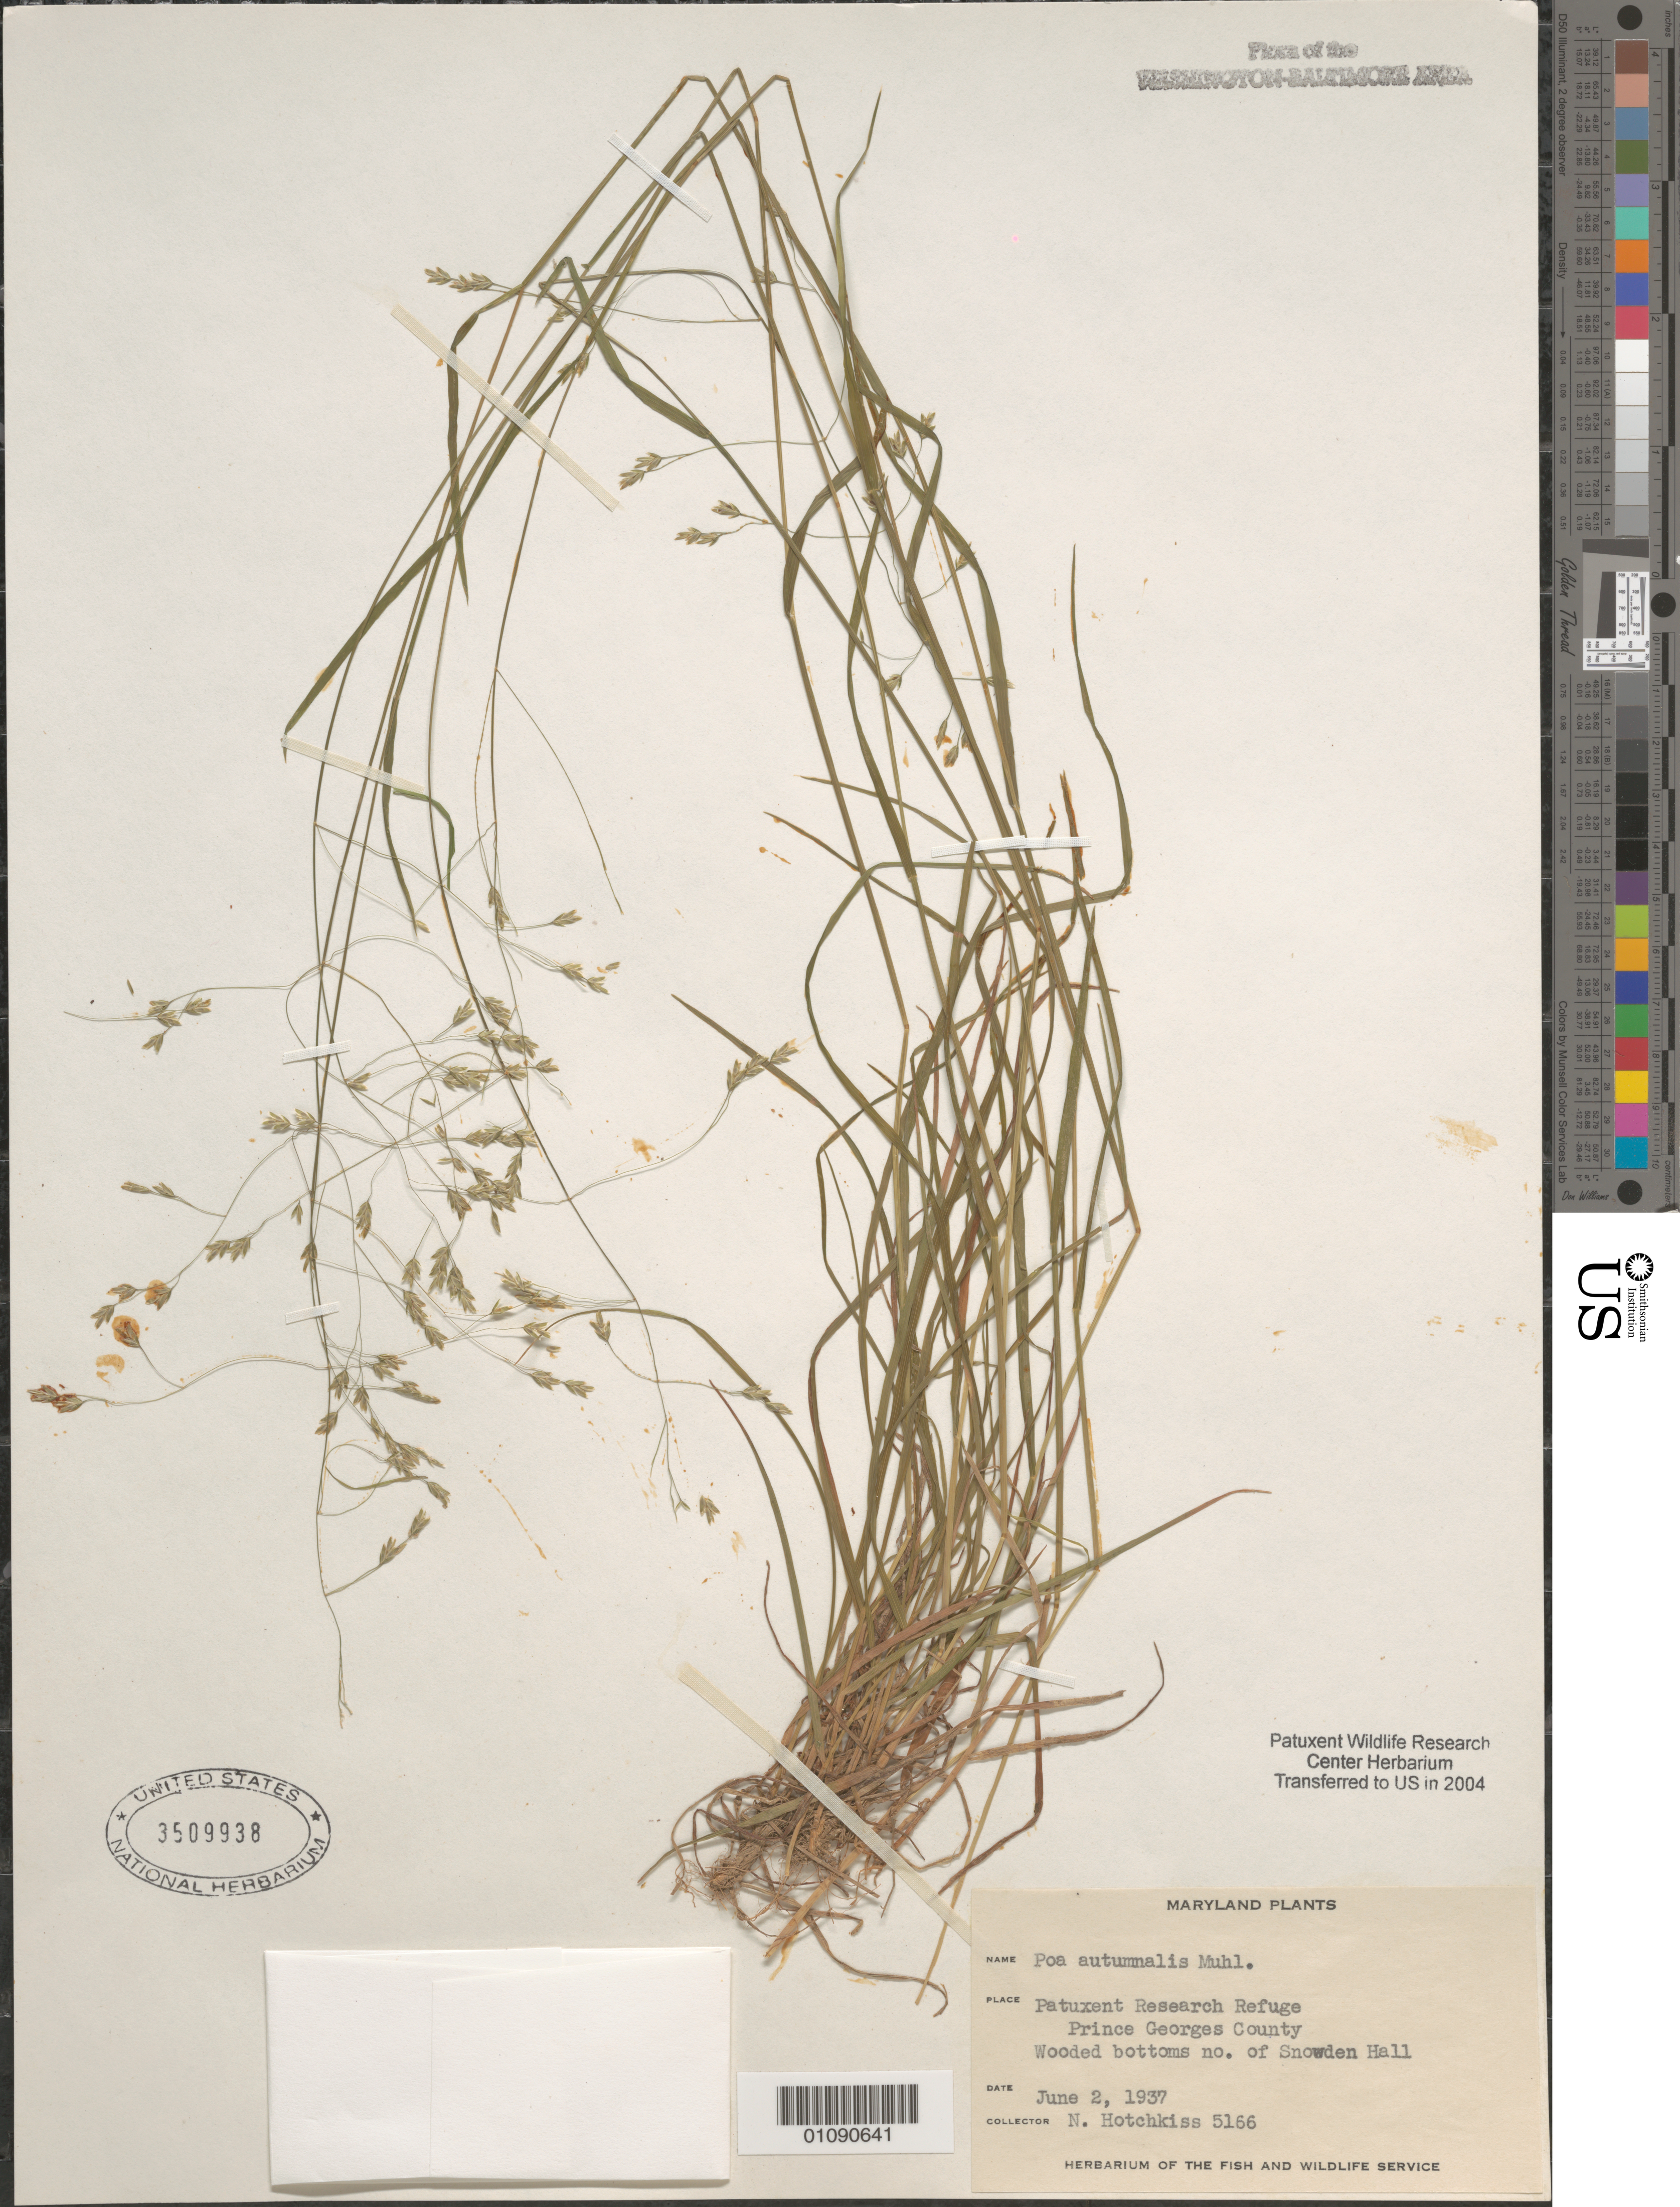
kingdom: Plantae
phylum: Tracheophyta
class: Liliopsida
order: Poales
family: Poaceae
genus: Poa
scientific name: Poa autumnalis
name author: Muhl. ex Elliott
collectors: N. Hotchkiss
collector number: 5166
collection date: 1937-06-02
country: United States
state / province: Maryland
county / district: Prince George's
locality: N. of Snowden Hall. Patuxent Wildlife Refuge.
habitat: Wooded bottoms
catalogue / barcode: US 3509938